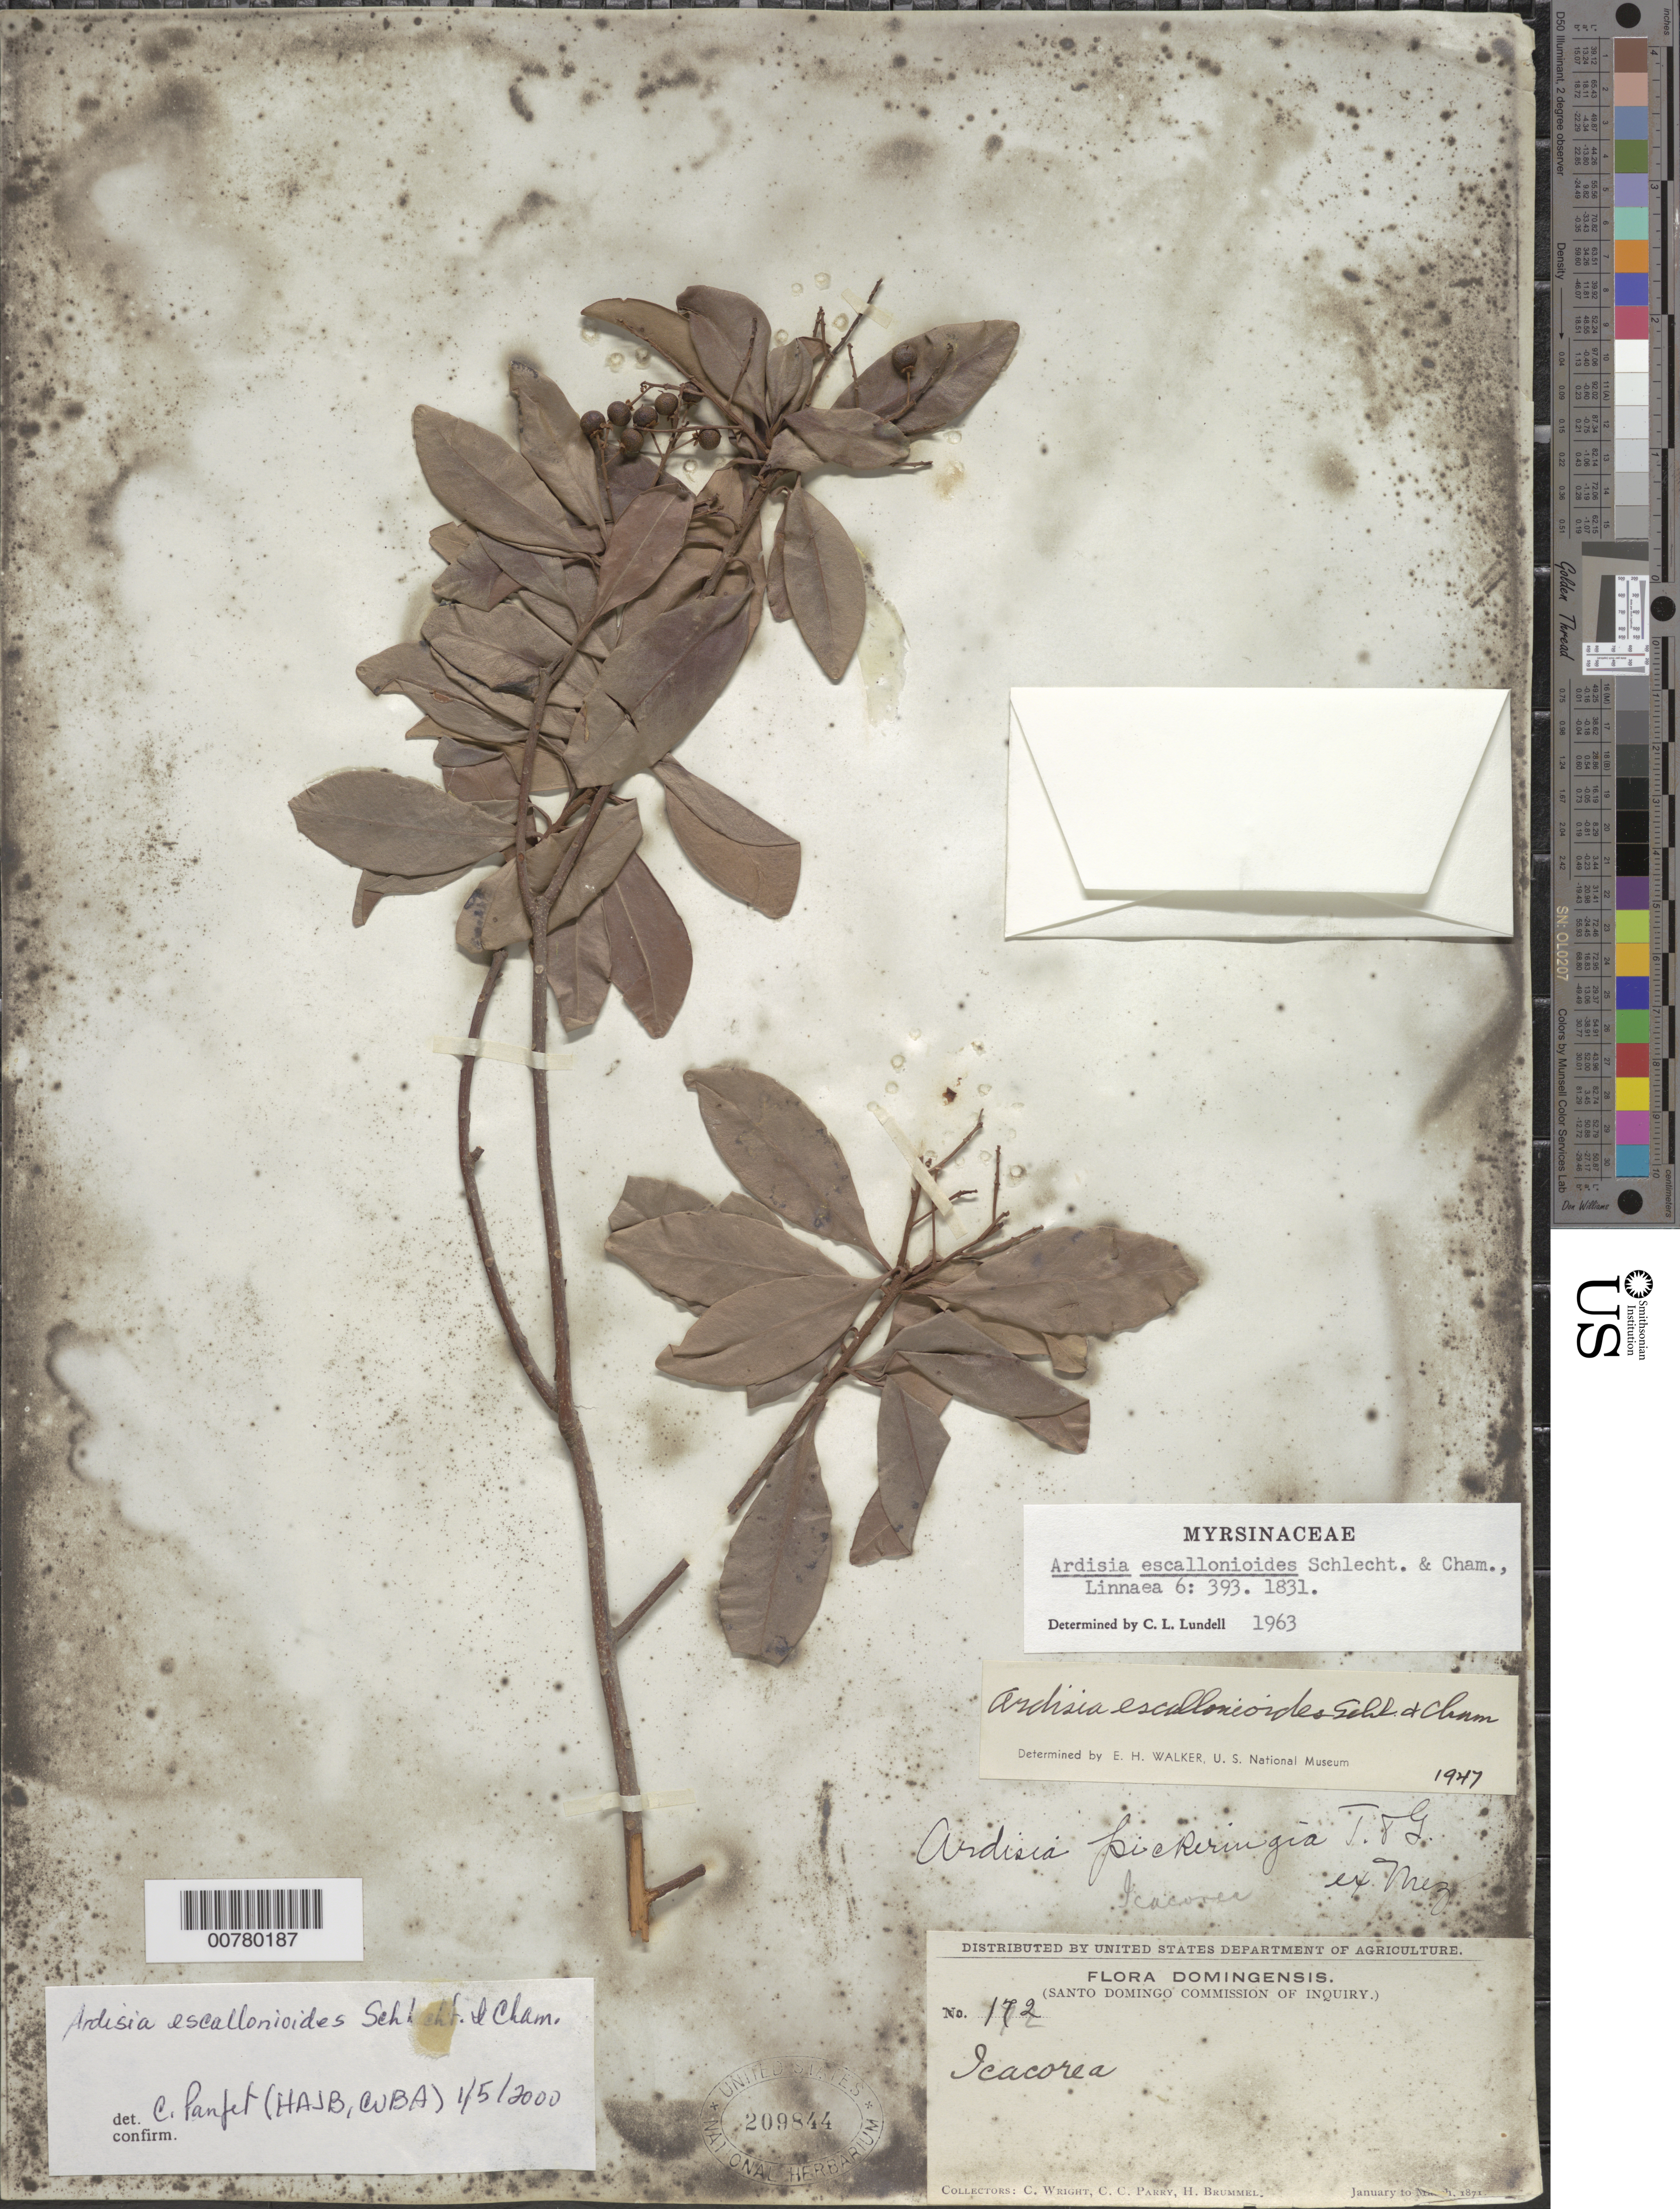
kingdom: Plantae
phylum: Tracheophyta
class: Magnoliopsida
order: Ericales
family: Primulaceae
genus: Ardisia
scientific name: Ardisia escallonioides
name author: Schltdl. & Cham.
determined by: Panfet, C.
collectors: C. Wright, C. C. Parry & H. Brummel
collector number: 172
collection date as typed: Jan 1871 to -- Mar 1871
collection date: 1871-01/1871-03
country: Dominican Republic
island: Hispaniola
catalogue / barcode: US 209844